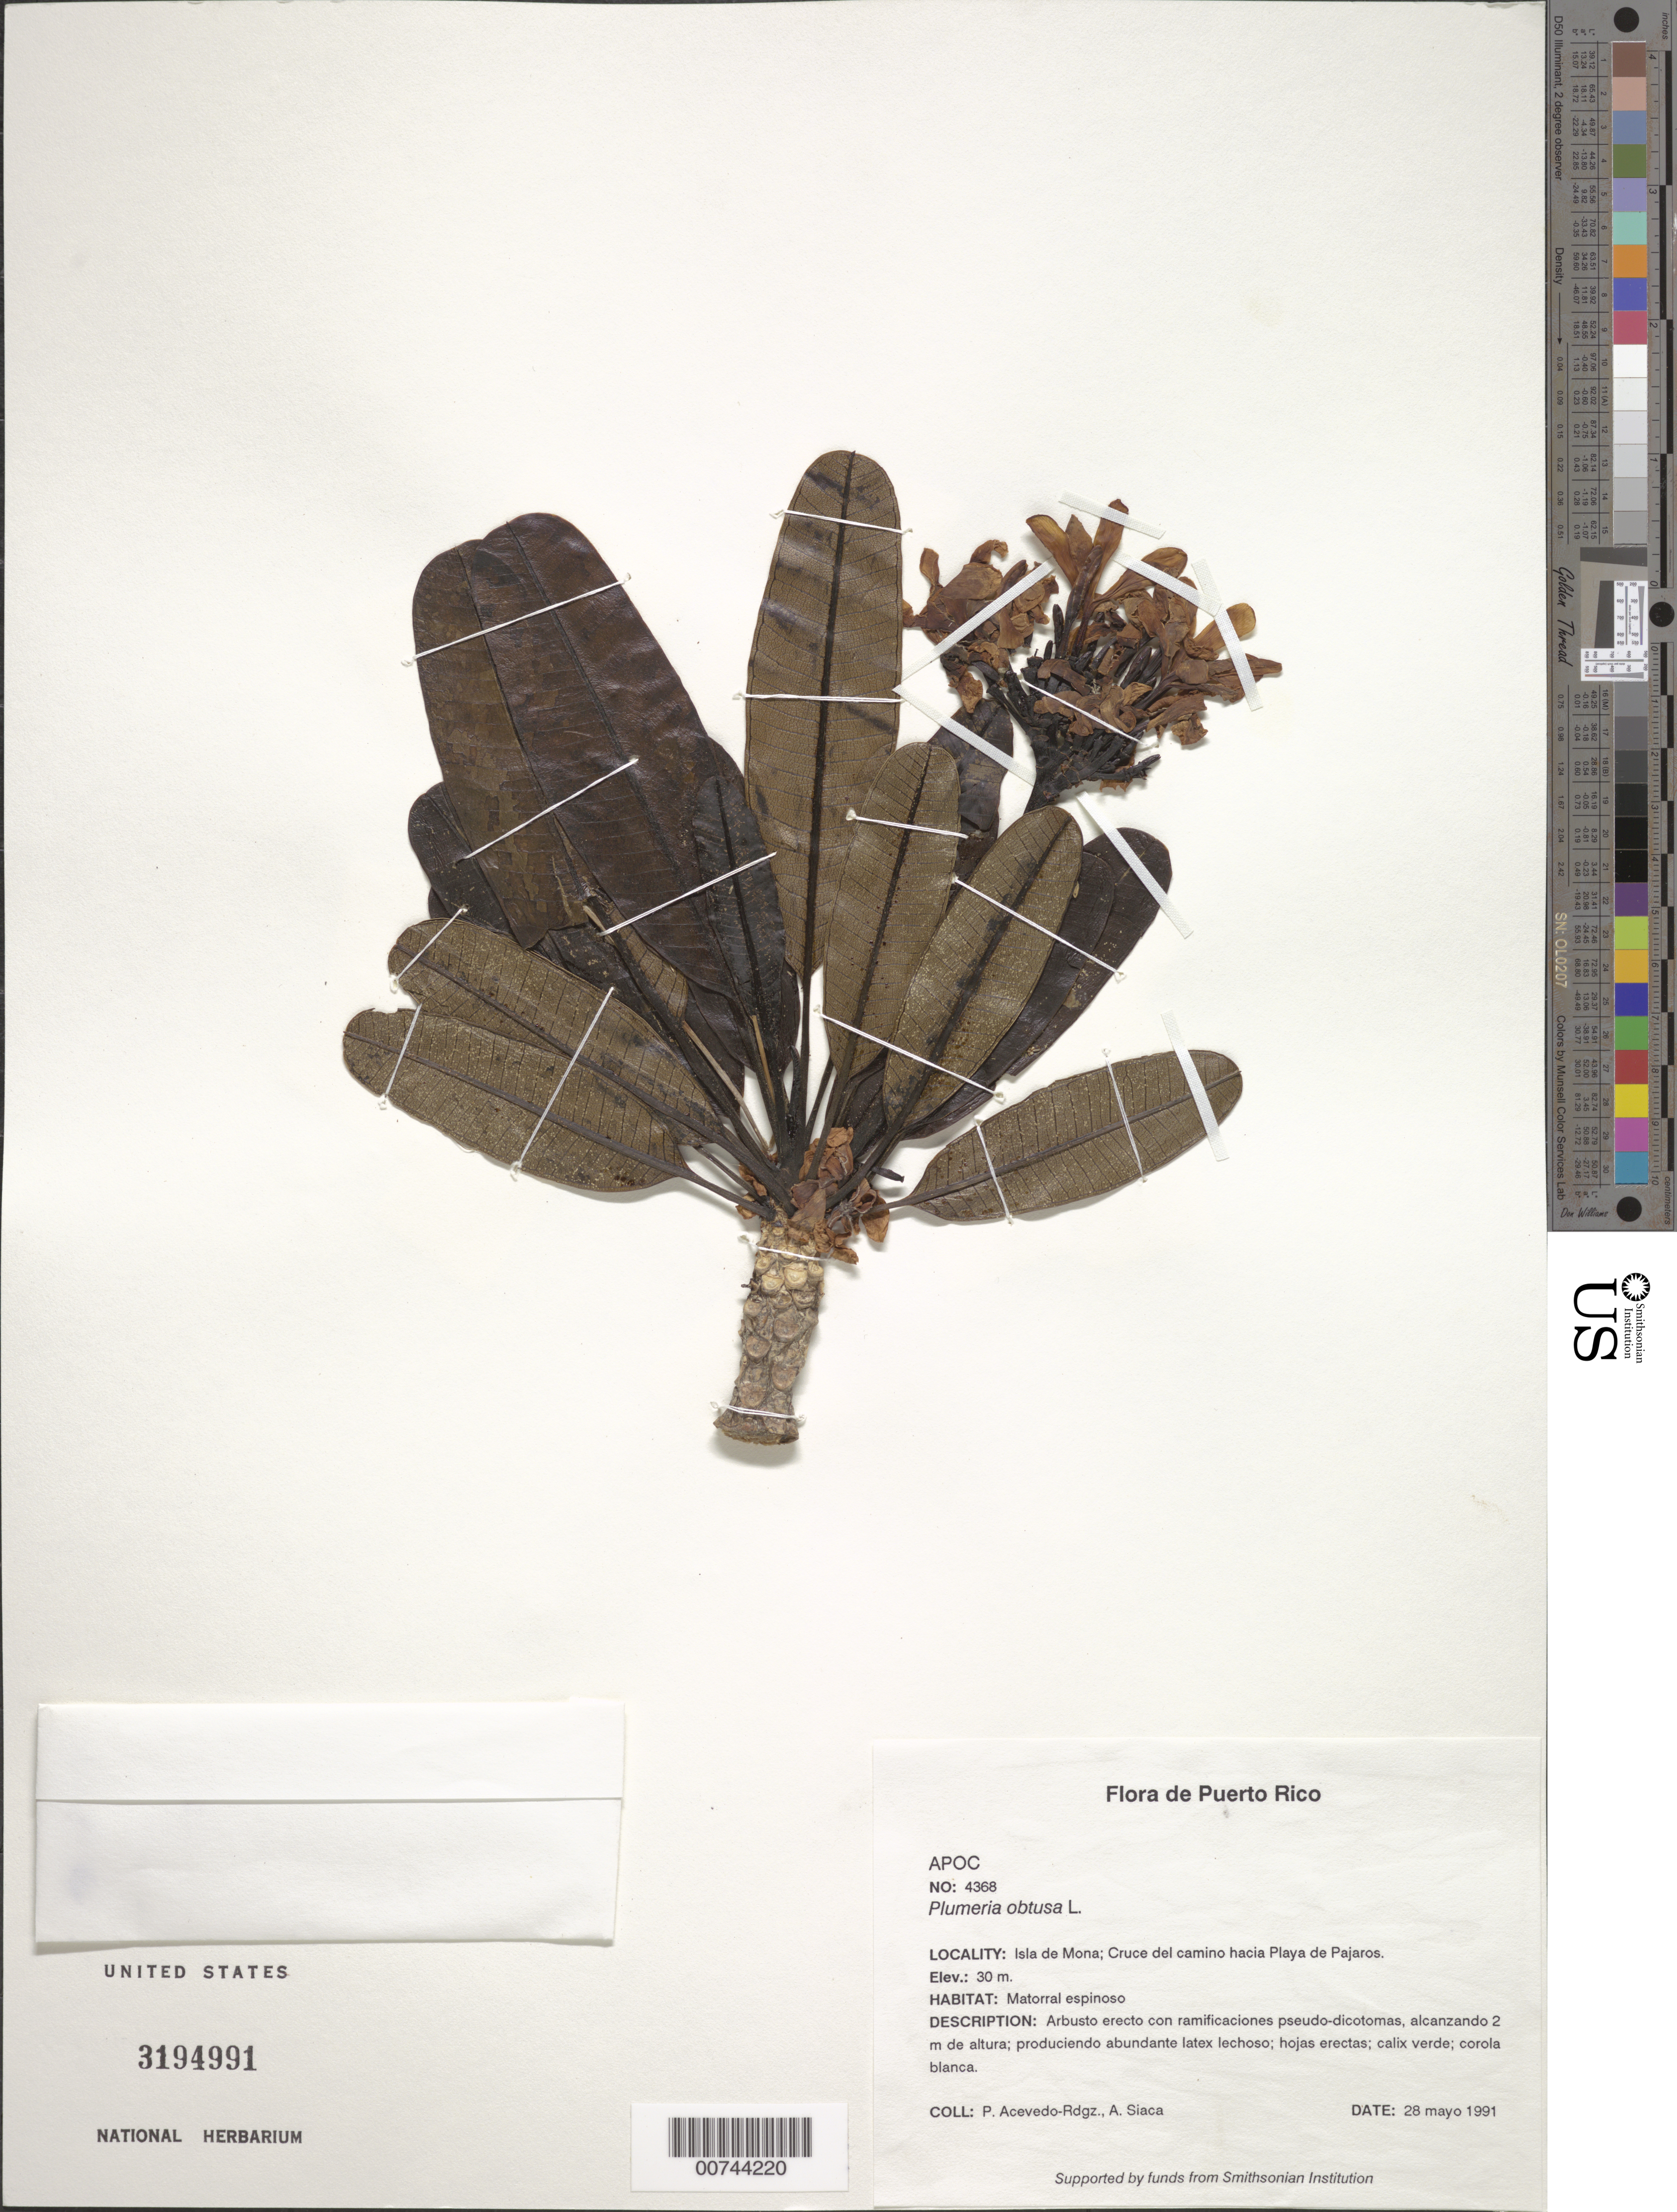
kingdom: Plantae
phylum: Tracheophyta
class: Magnoliopsida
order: Gentianales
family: Apocynaceae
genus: Plumeria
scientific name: Plumeria obtusa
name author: L.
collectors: P. Acevedo-Rodr. & A. Siaca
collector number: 4368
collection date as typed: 28 May 1991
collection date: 1991-05-28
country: Puerto Rico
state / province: Mayaguëz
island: Mona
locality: Isla de Mona; Cruce del camino hacia Playa de Pajaros.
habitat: Matorral espinoso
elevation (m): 30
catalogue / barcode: US 3194991